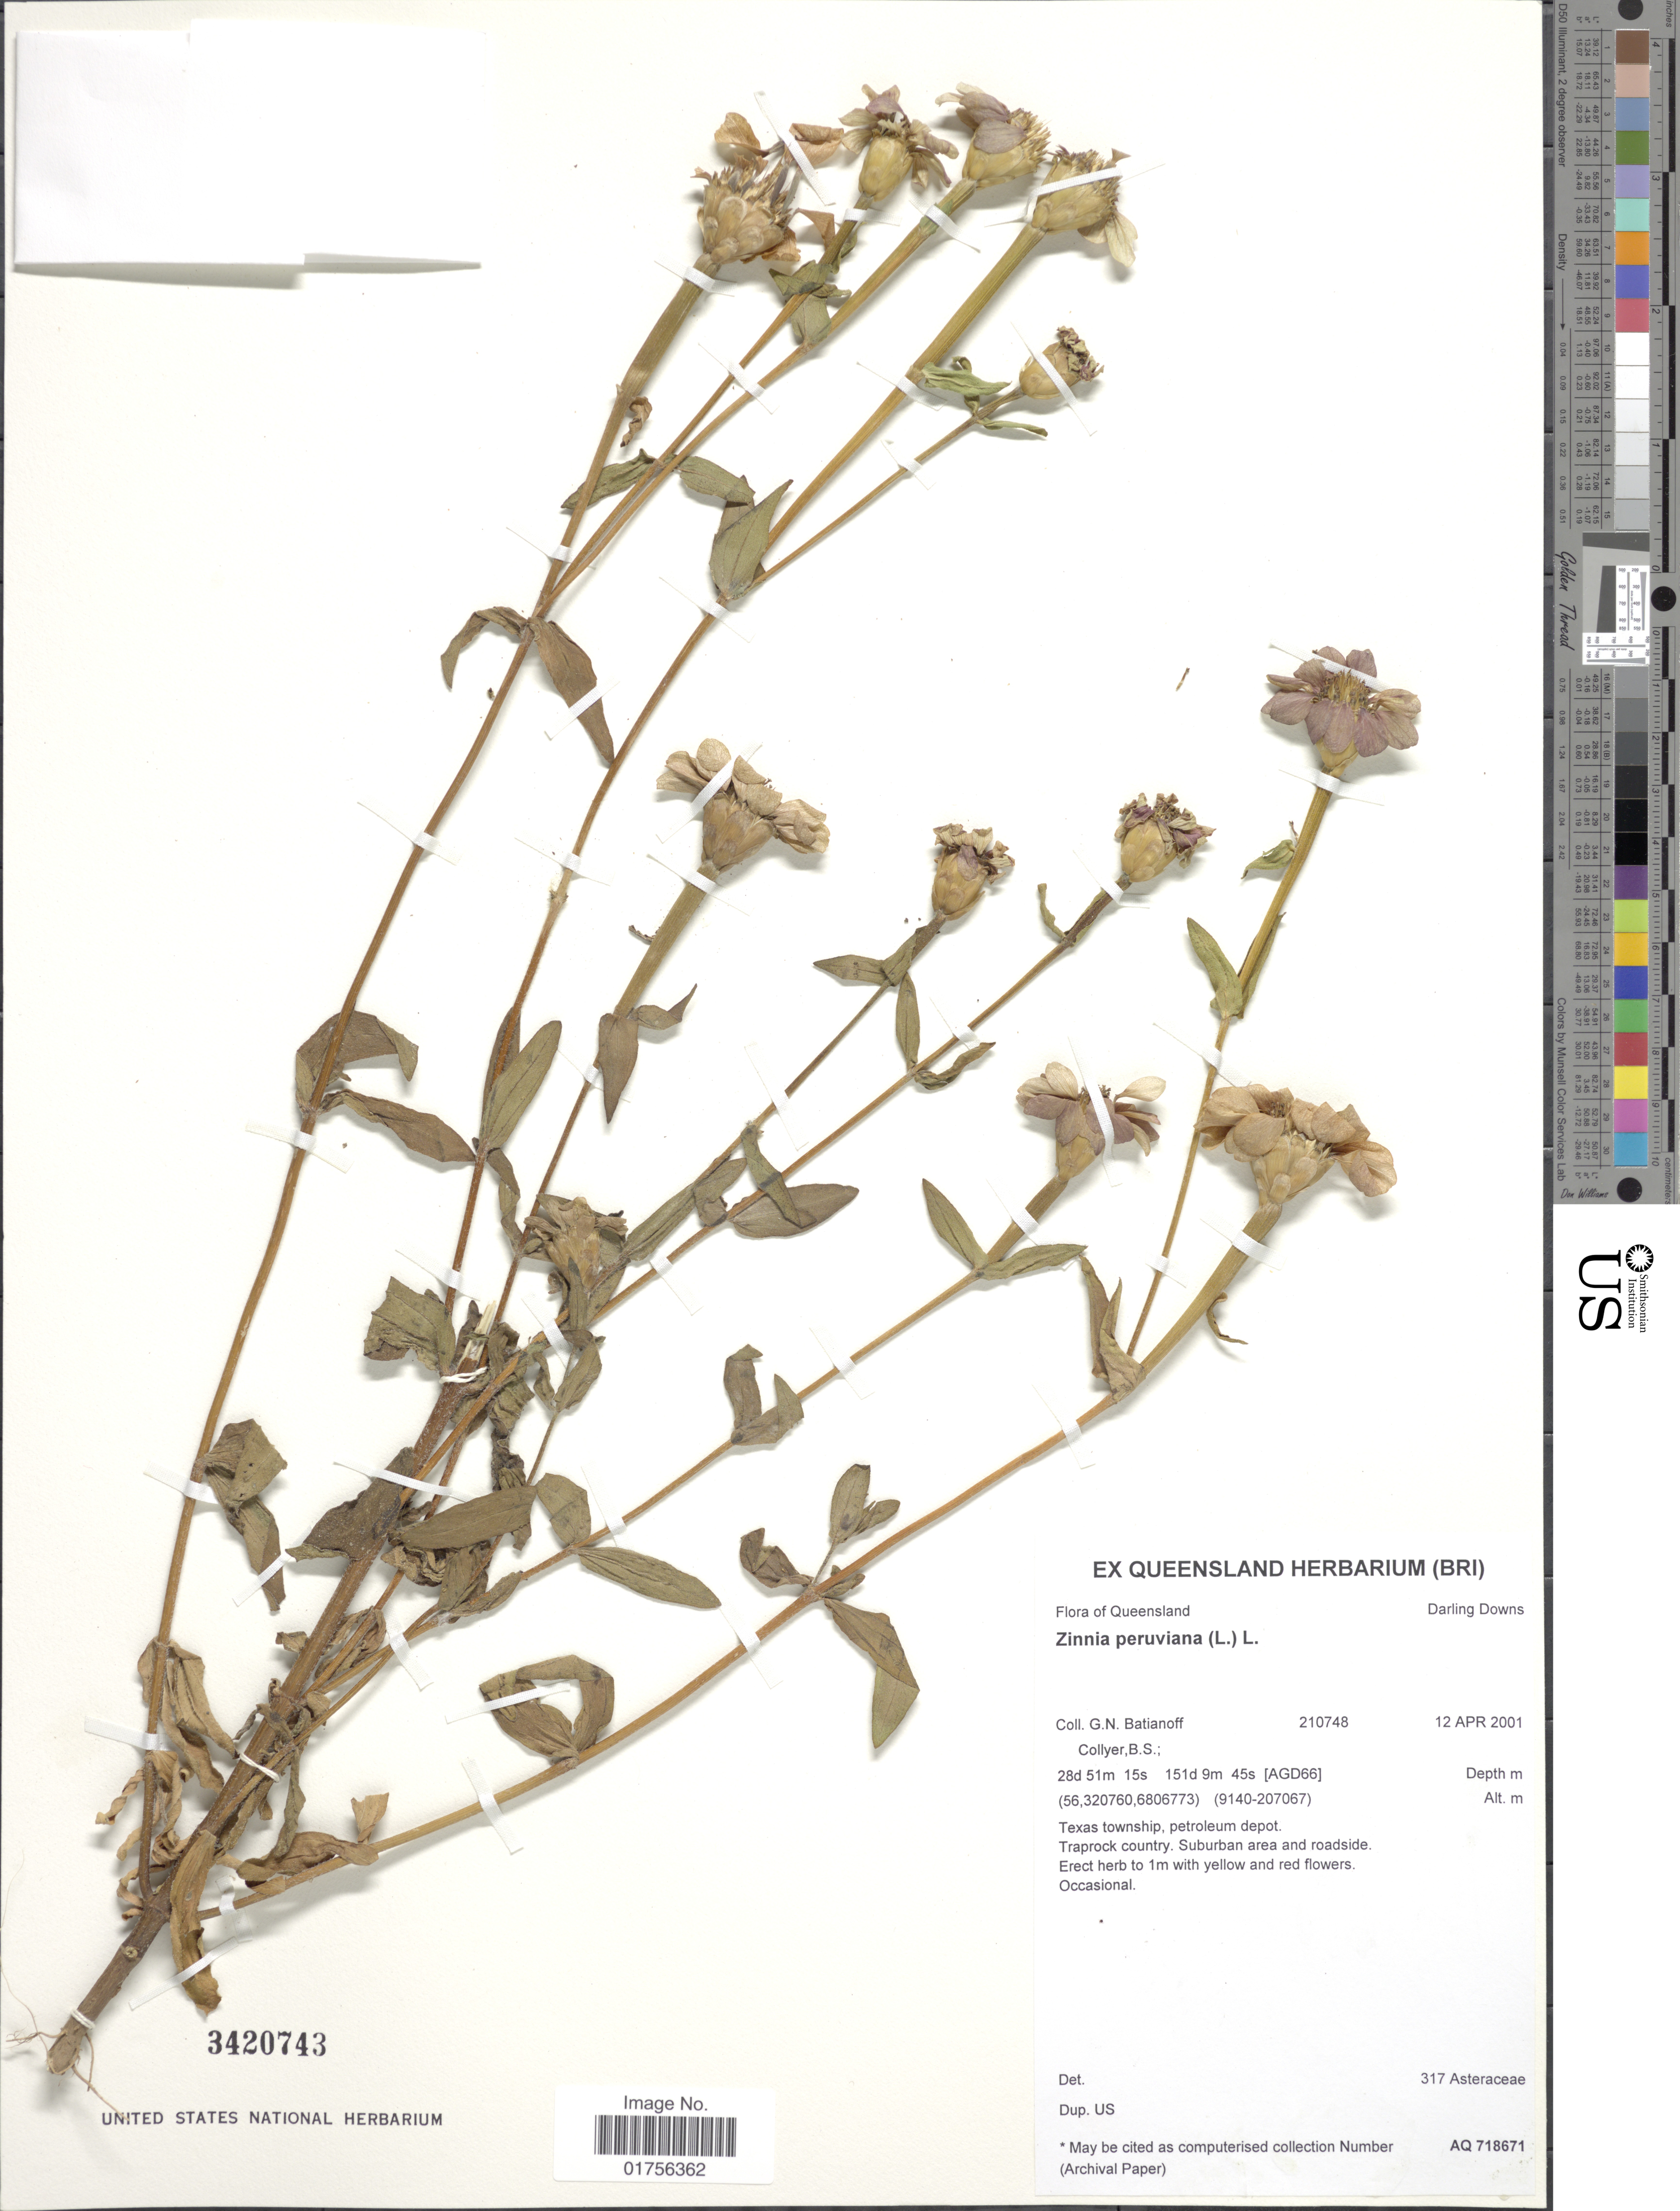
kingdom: Plantae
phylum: Tracheophyta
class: Magnoliopsida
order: Asterales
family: Asteraceae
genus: Zinnia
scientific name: Zinnia multiflora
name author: L.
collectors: G. Batianoff & B. Collyer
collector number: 210748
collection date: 2001-04-12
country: Australia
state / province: Queensland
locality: Darling Downs, Texas township, petroleum depot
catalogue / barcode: US 3420743